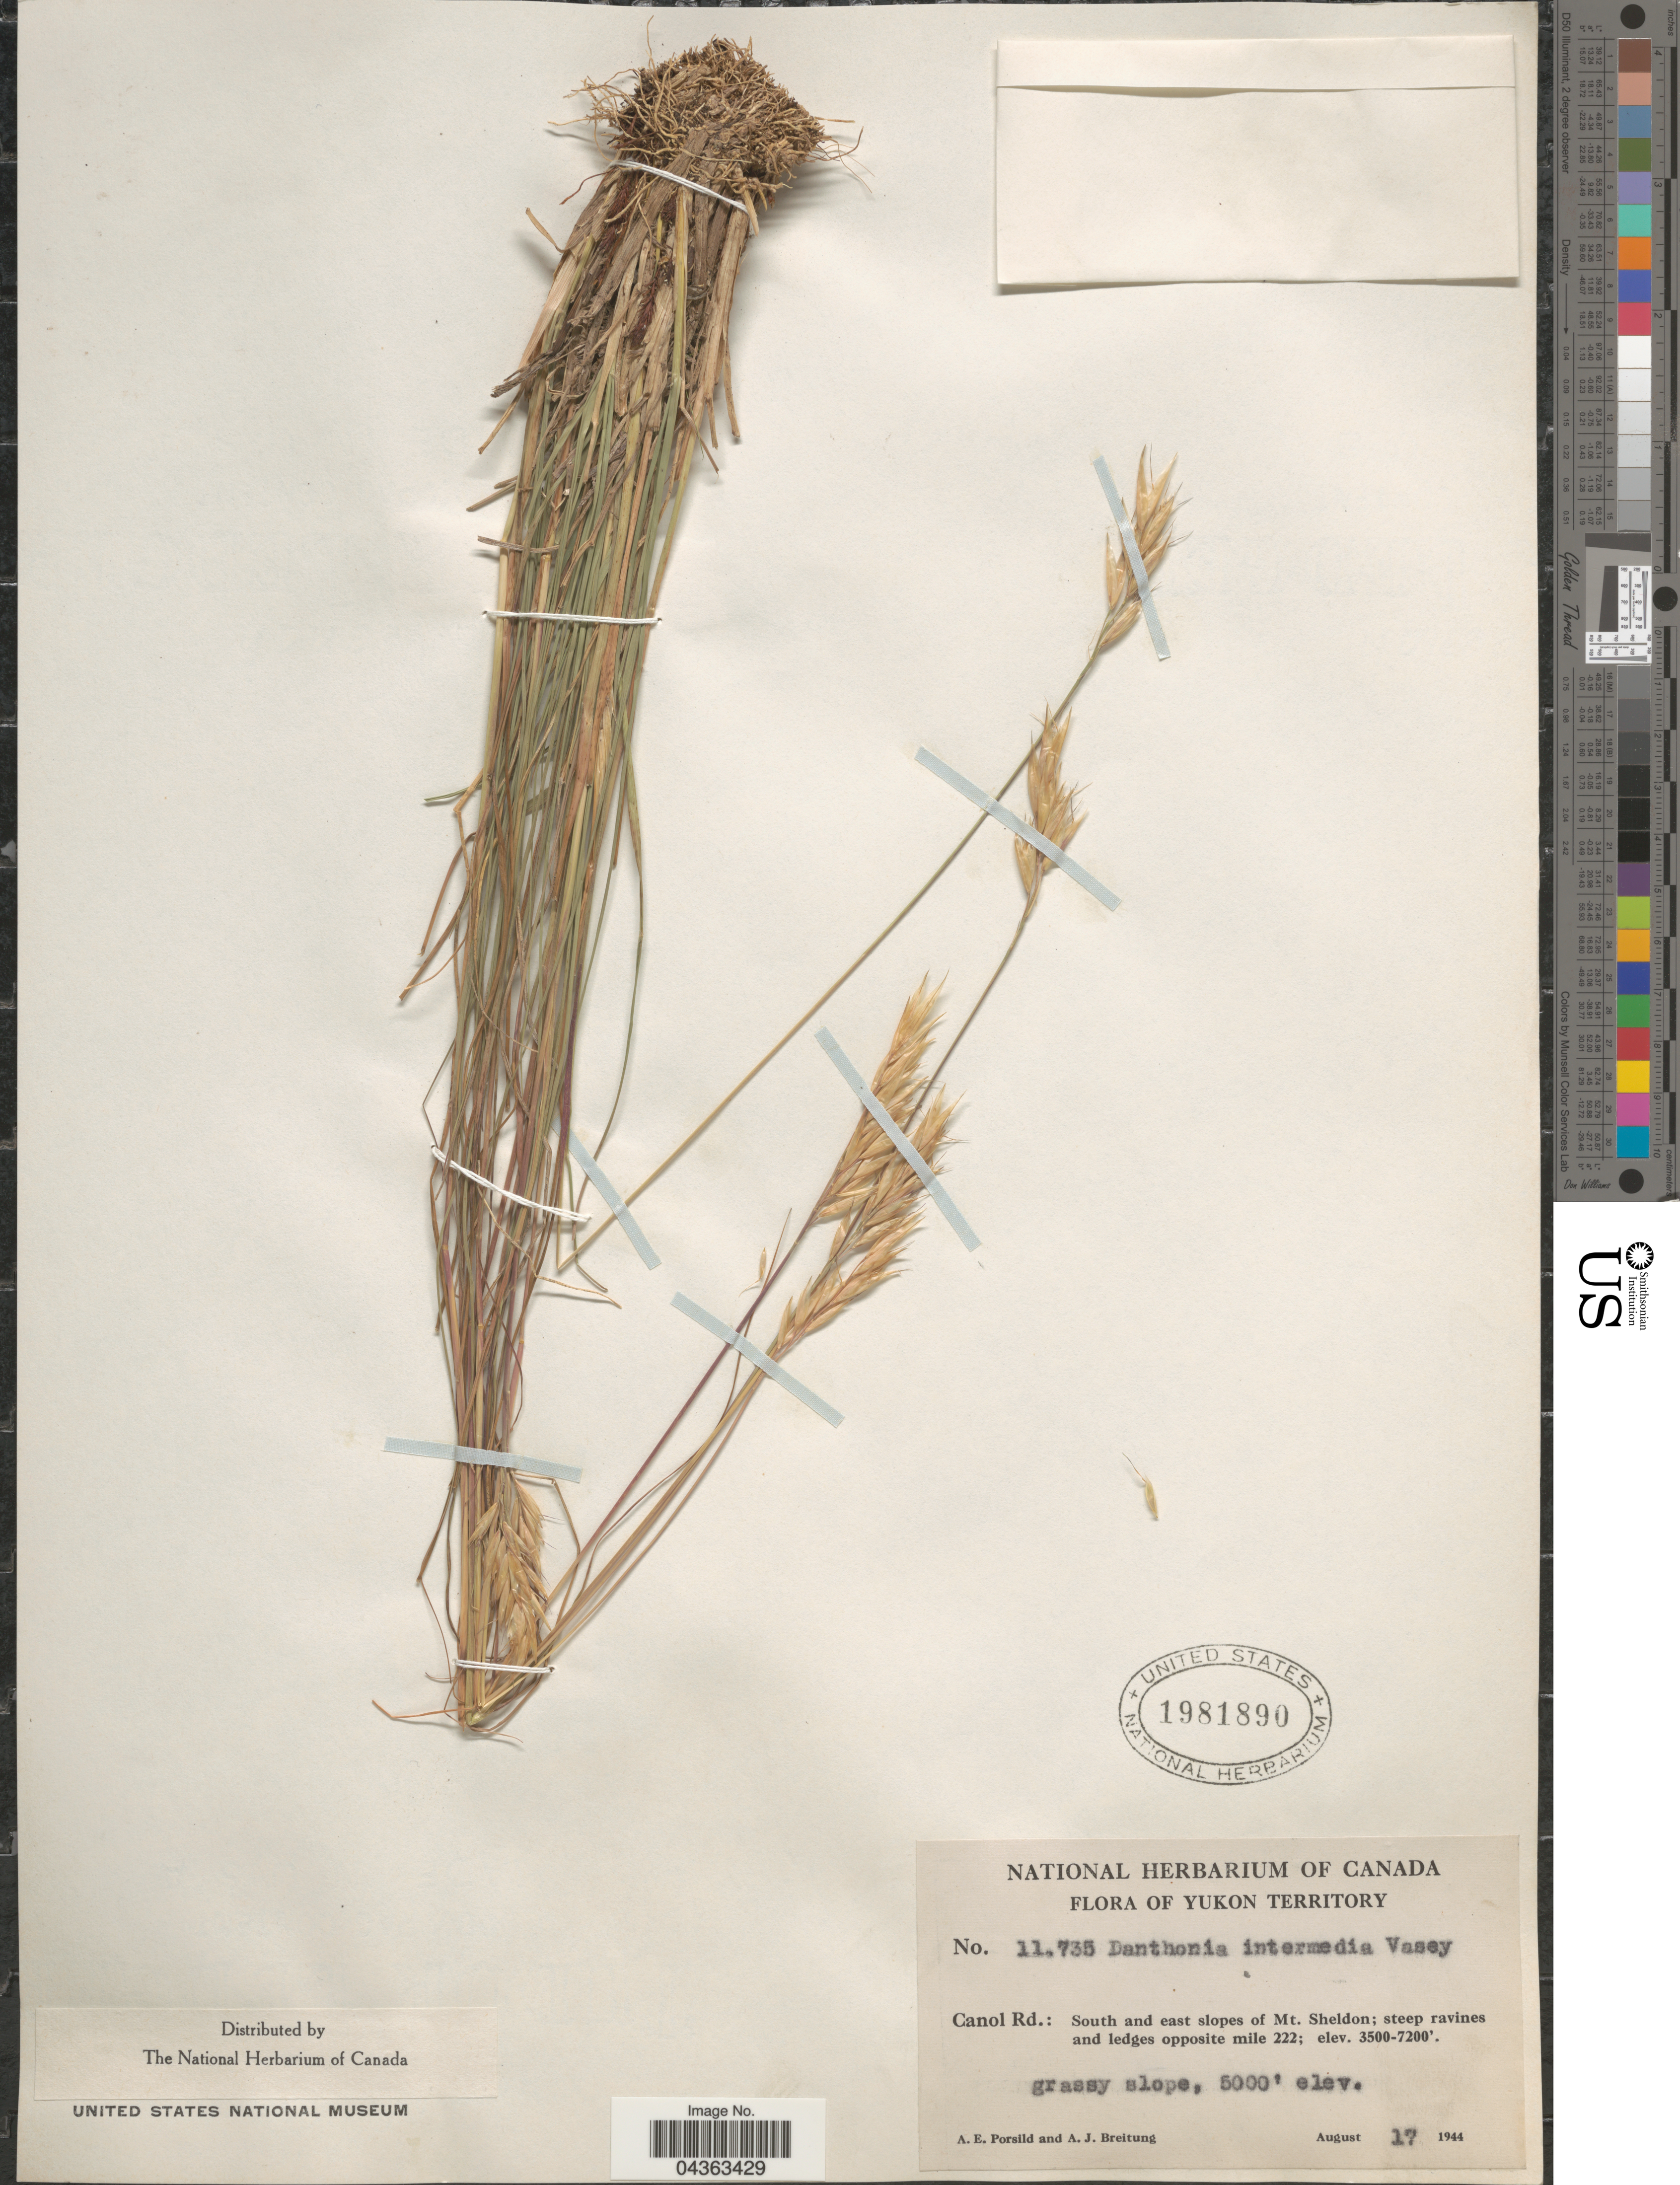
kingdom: Plantae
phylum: Tracheophyta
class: Liliopsida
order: Poales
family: Poaceae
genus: Danthonia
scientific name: Danthonia intermedia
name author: Vasey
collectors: A. E. Porsild & A. Breitung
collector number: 11735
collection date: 1944-08-17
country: Canada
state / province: Yukon Territory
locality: Canol Rd.: South and east slopes of Mt. Sheldon; steep ravines and ledges opposite mile 222. Grassy slope.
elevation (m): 1067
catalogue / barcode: US 1981890